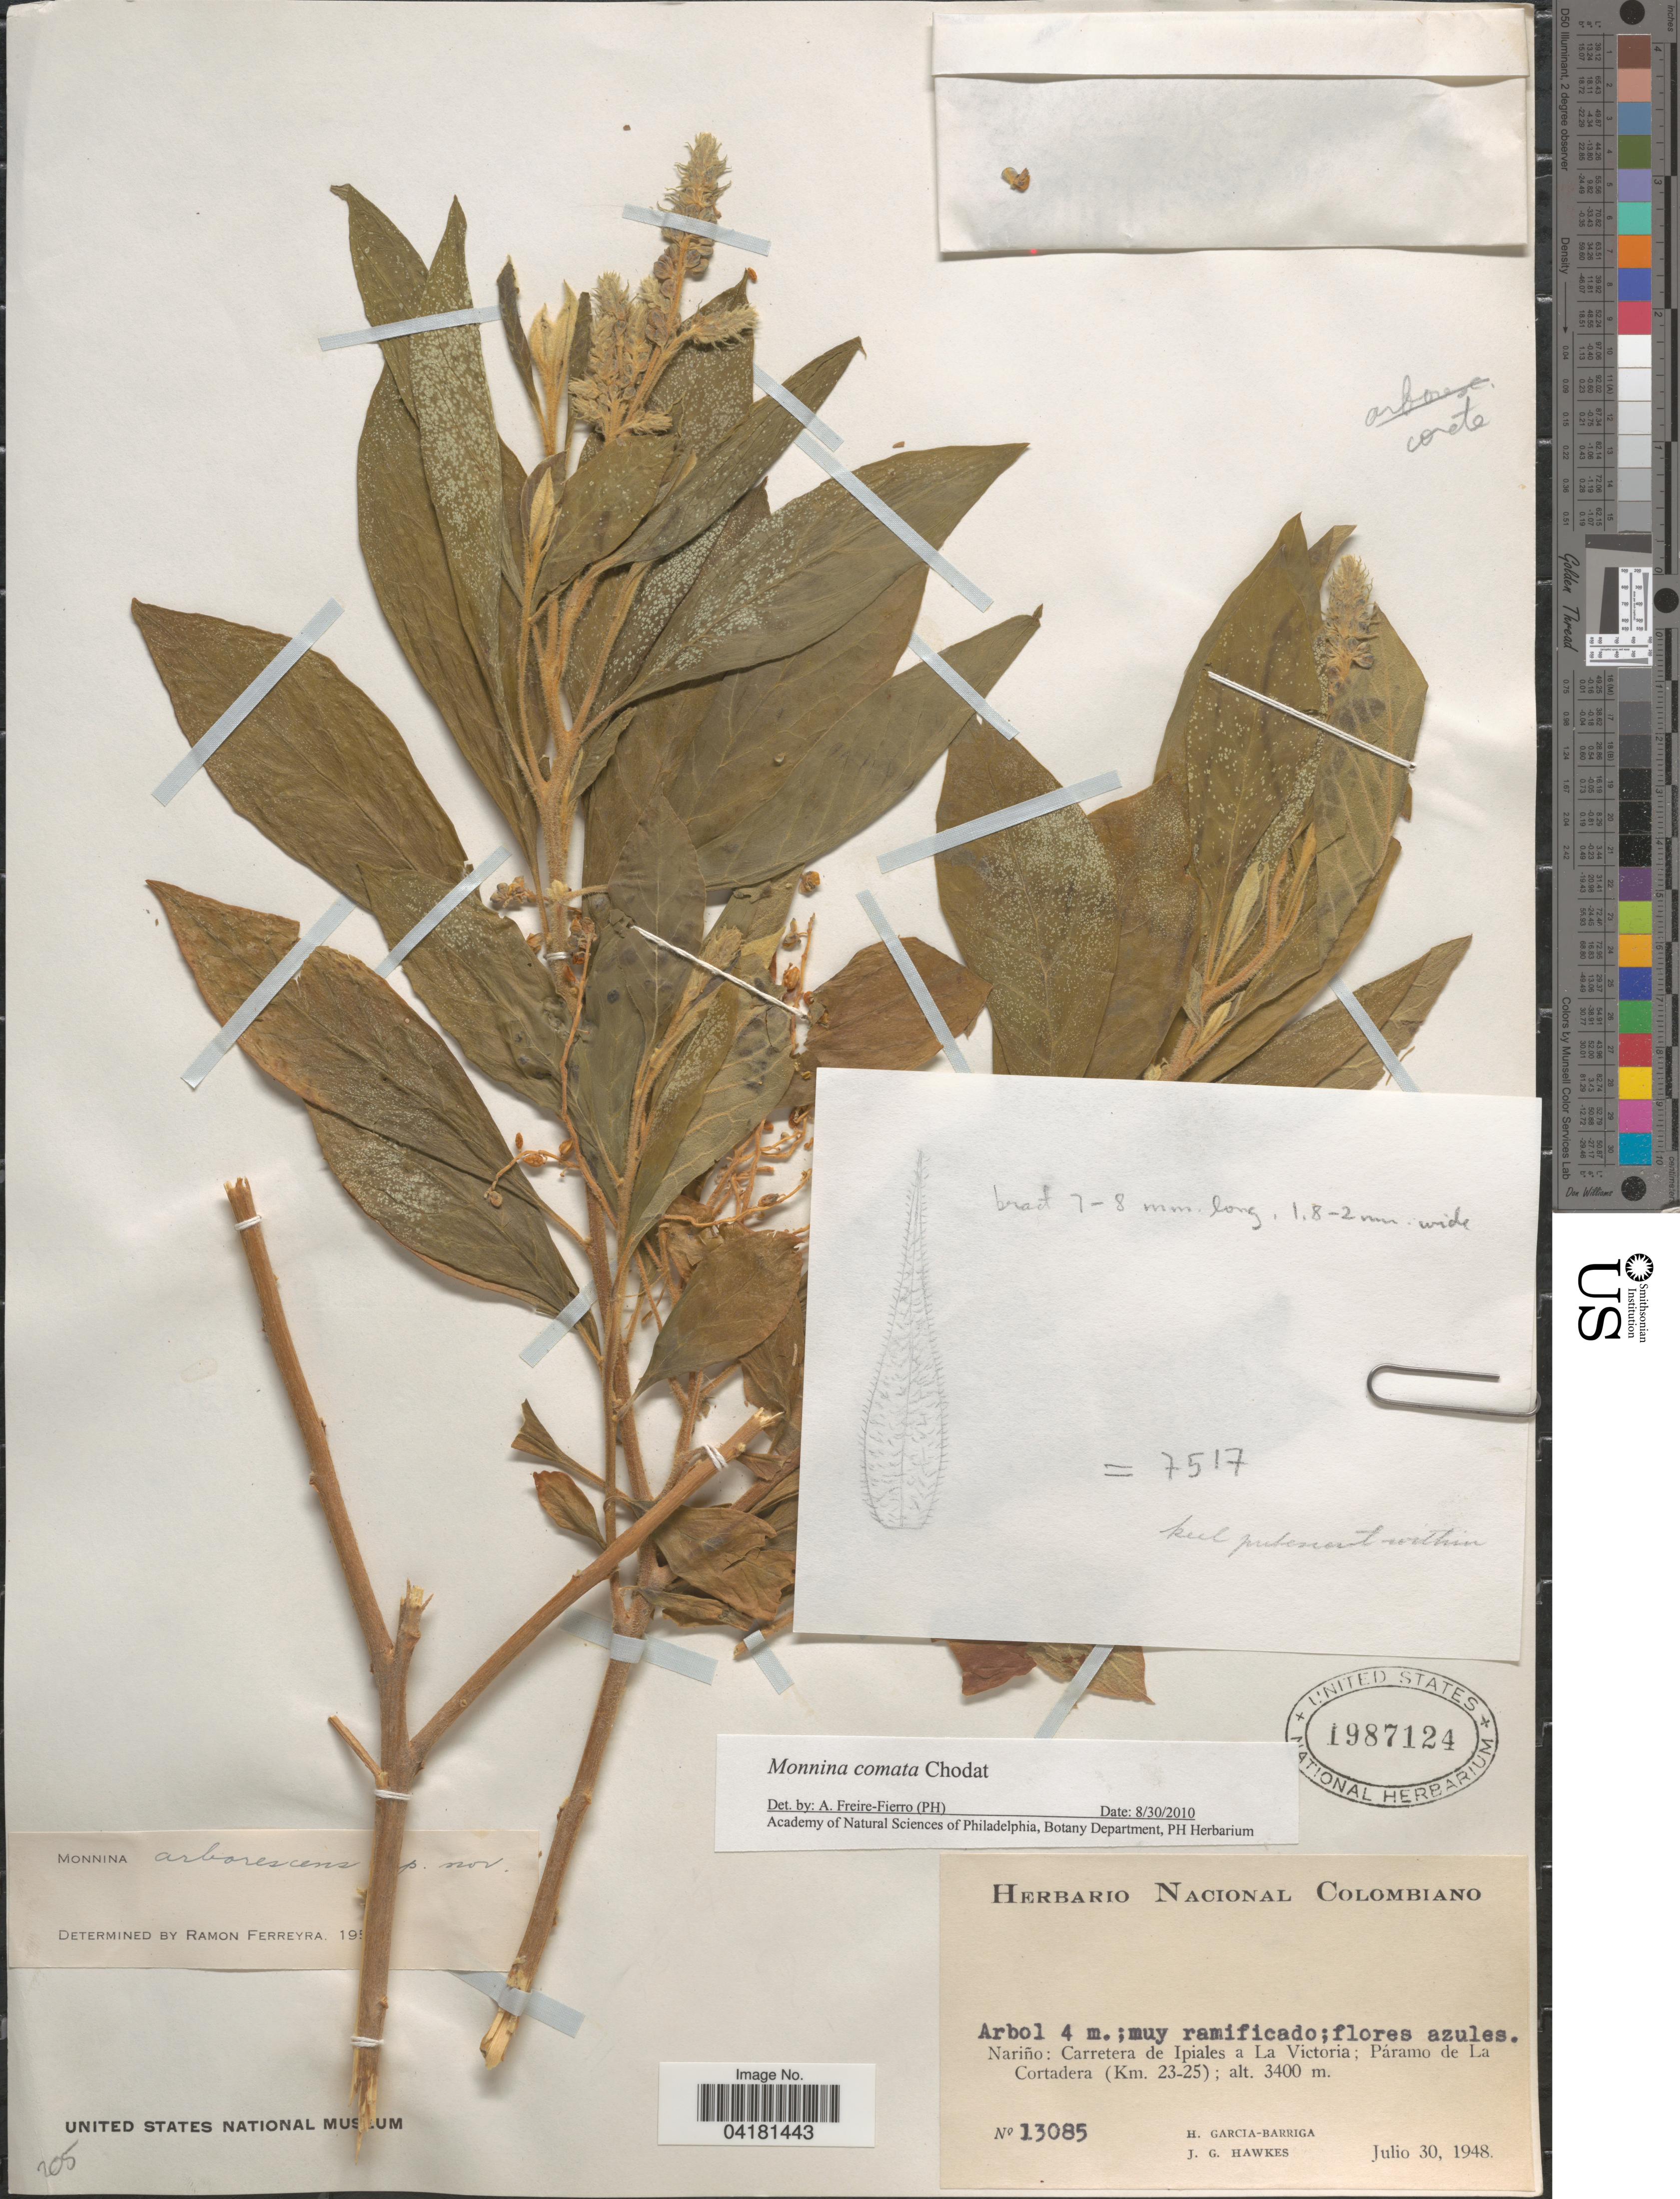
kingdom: Plantae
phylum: Tracheophyta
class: Magnoliopsida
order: Fabales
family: Polygalaceae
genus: Monnina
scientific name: Monnina comata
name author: Chodat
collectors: H. García Barriga & J. Hawkes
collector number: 13085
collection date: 1948-07-30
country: Colombia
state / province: Nariño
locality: Carretera de Ipiales a La Victoria; Páramo de La Cortadera (Km. 23-25).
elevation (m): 3400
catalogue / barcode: US 1987124